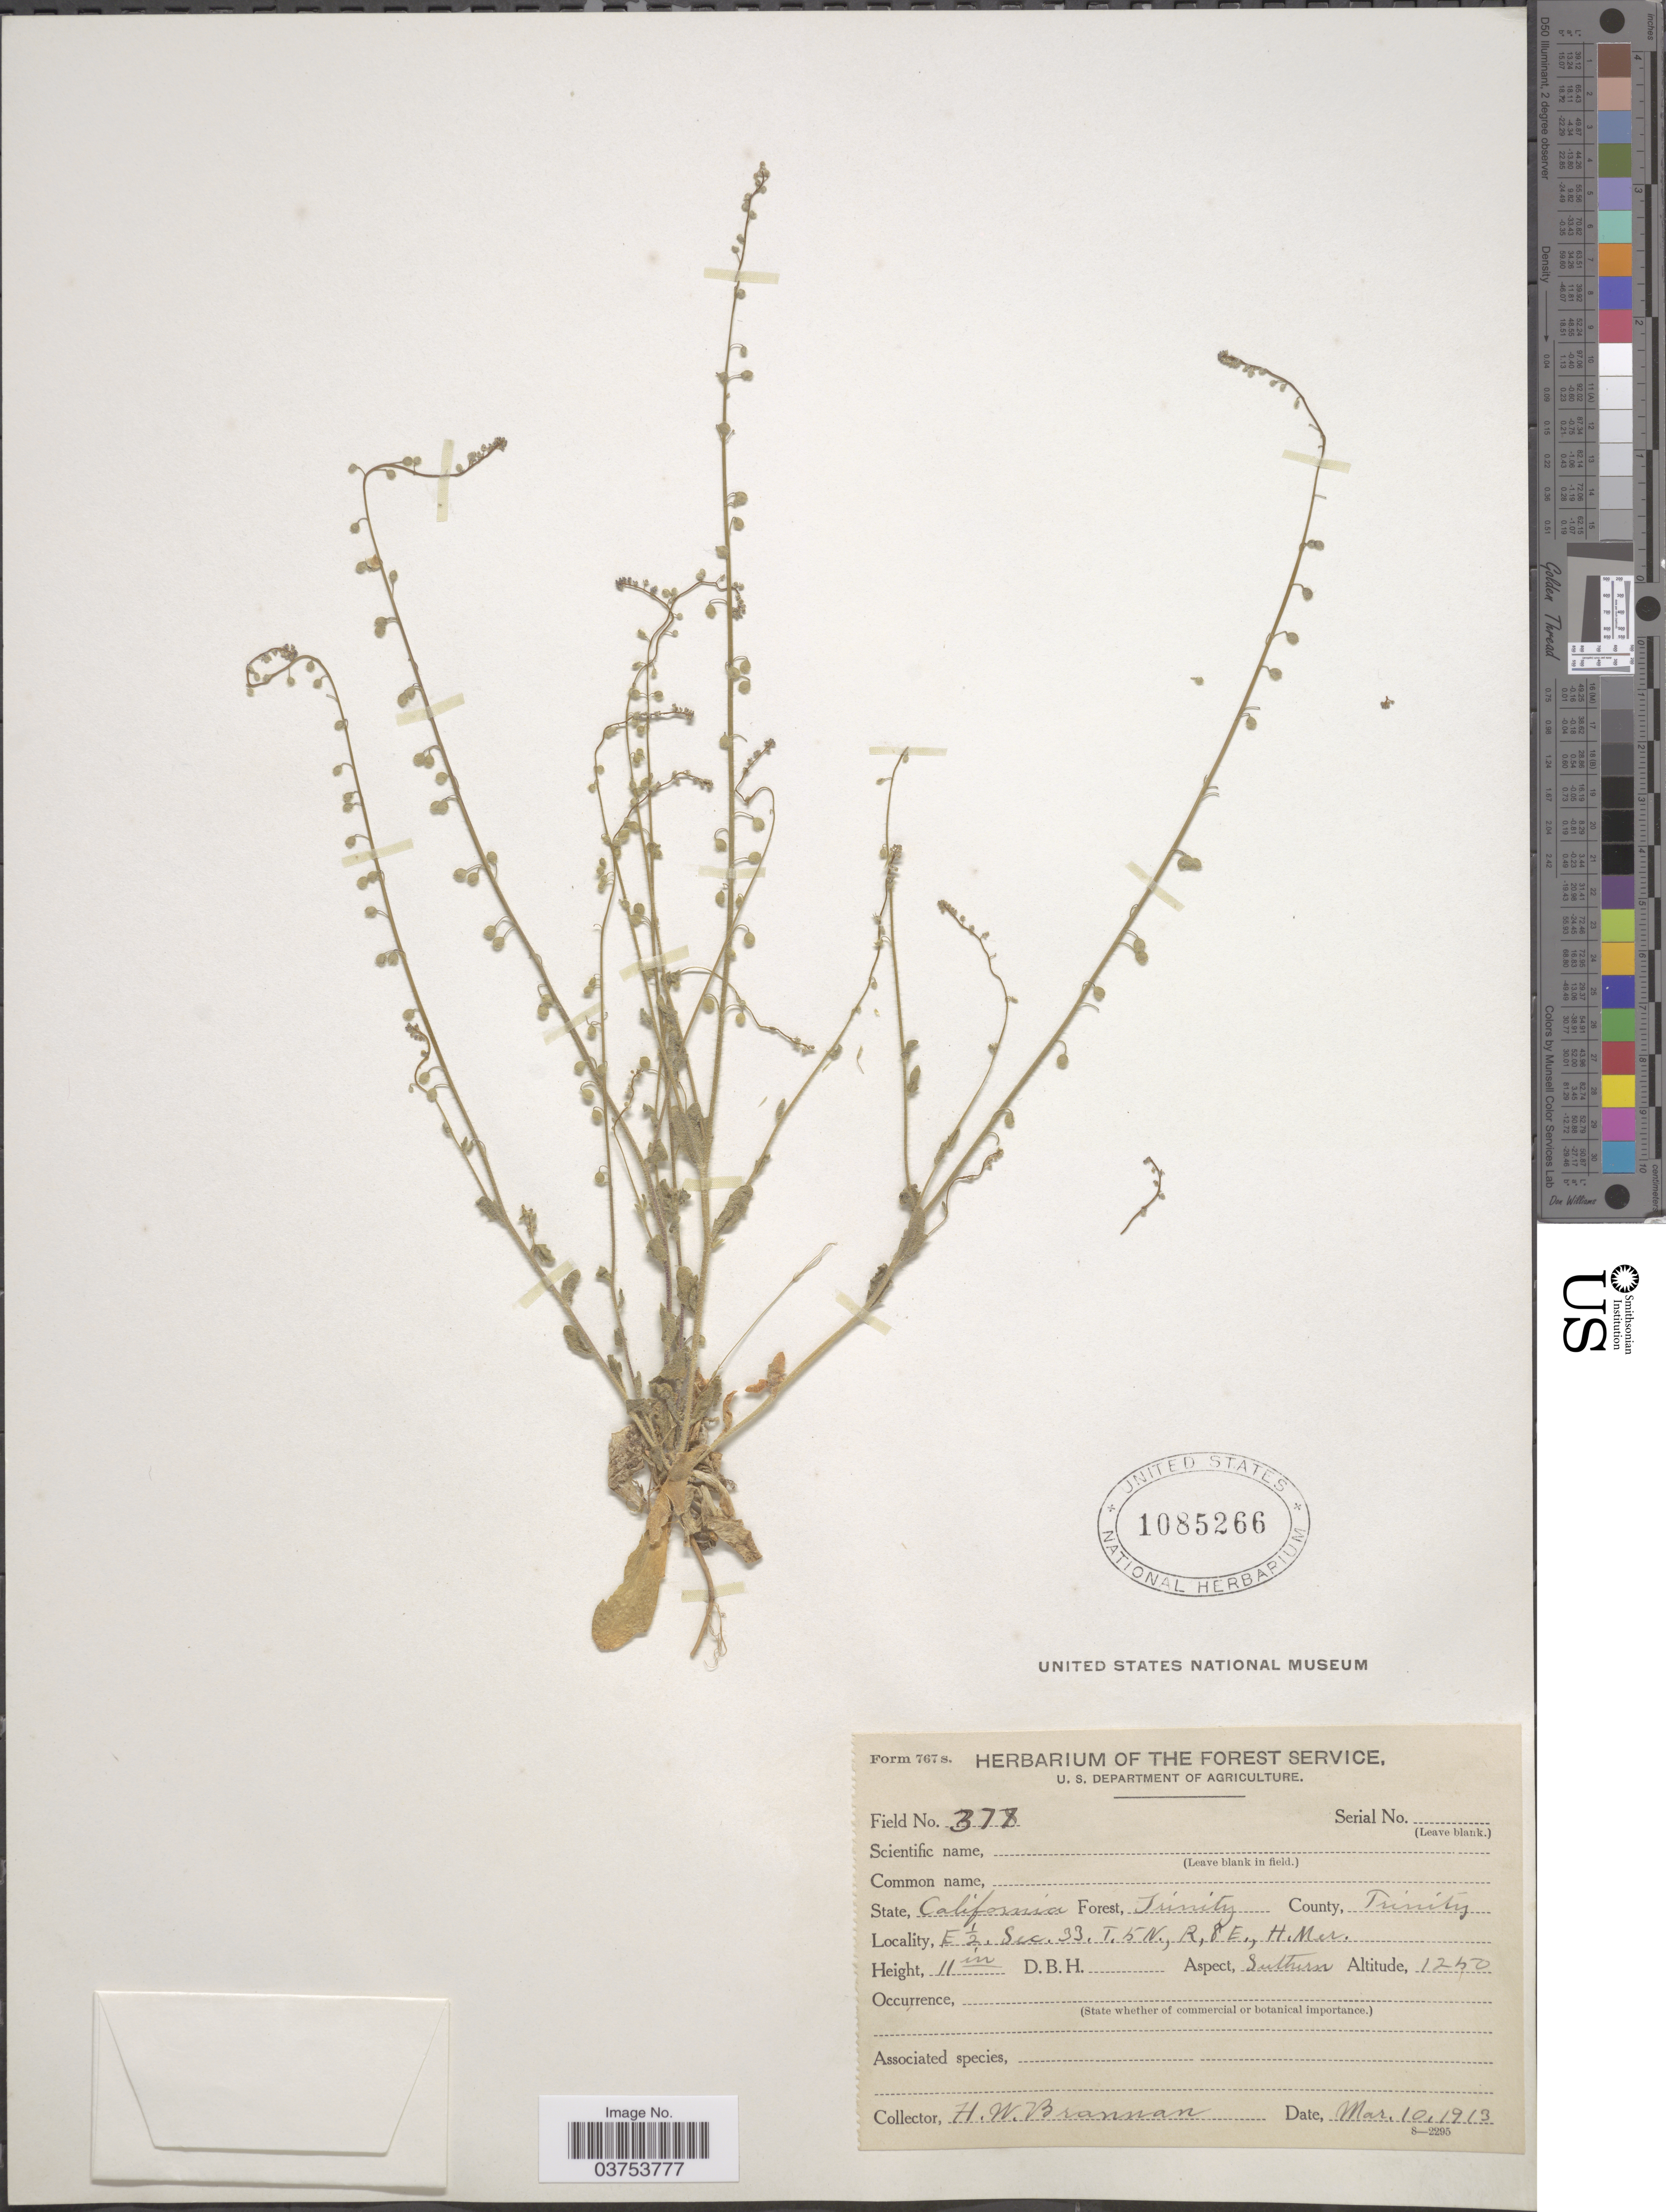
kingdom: Plantae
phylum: Tracheophyta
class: Magnoliopsida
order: Brassicales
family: Brassicaceae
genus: Athysanus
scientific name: Athysanus pusillus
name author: (Hook.) Greene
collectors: H. Brannan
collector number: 378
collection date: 1913-03-10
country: United States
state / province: California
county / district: Trinity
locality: Forest, Trinity. County, Trinity. E ½. Sec. 33 T. 5 N., R, 8 E., H. Mer.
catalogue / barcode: US 1085266